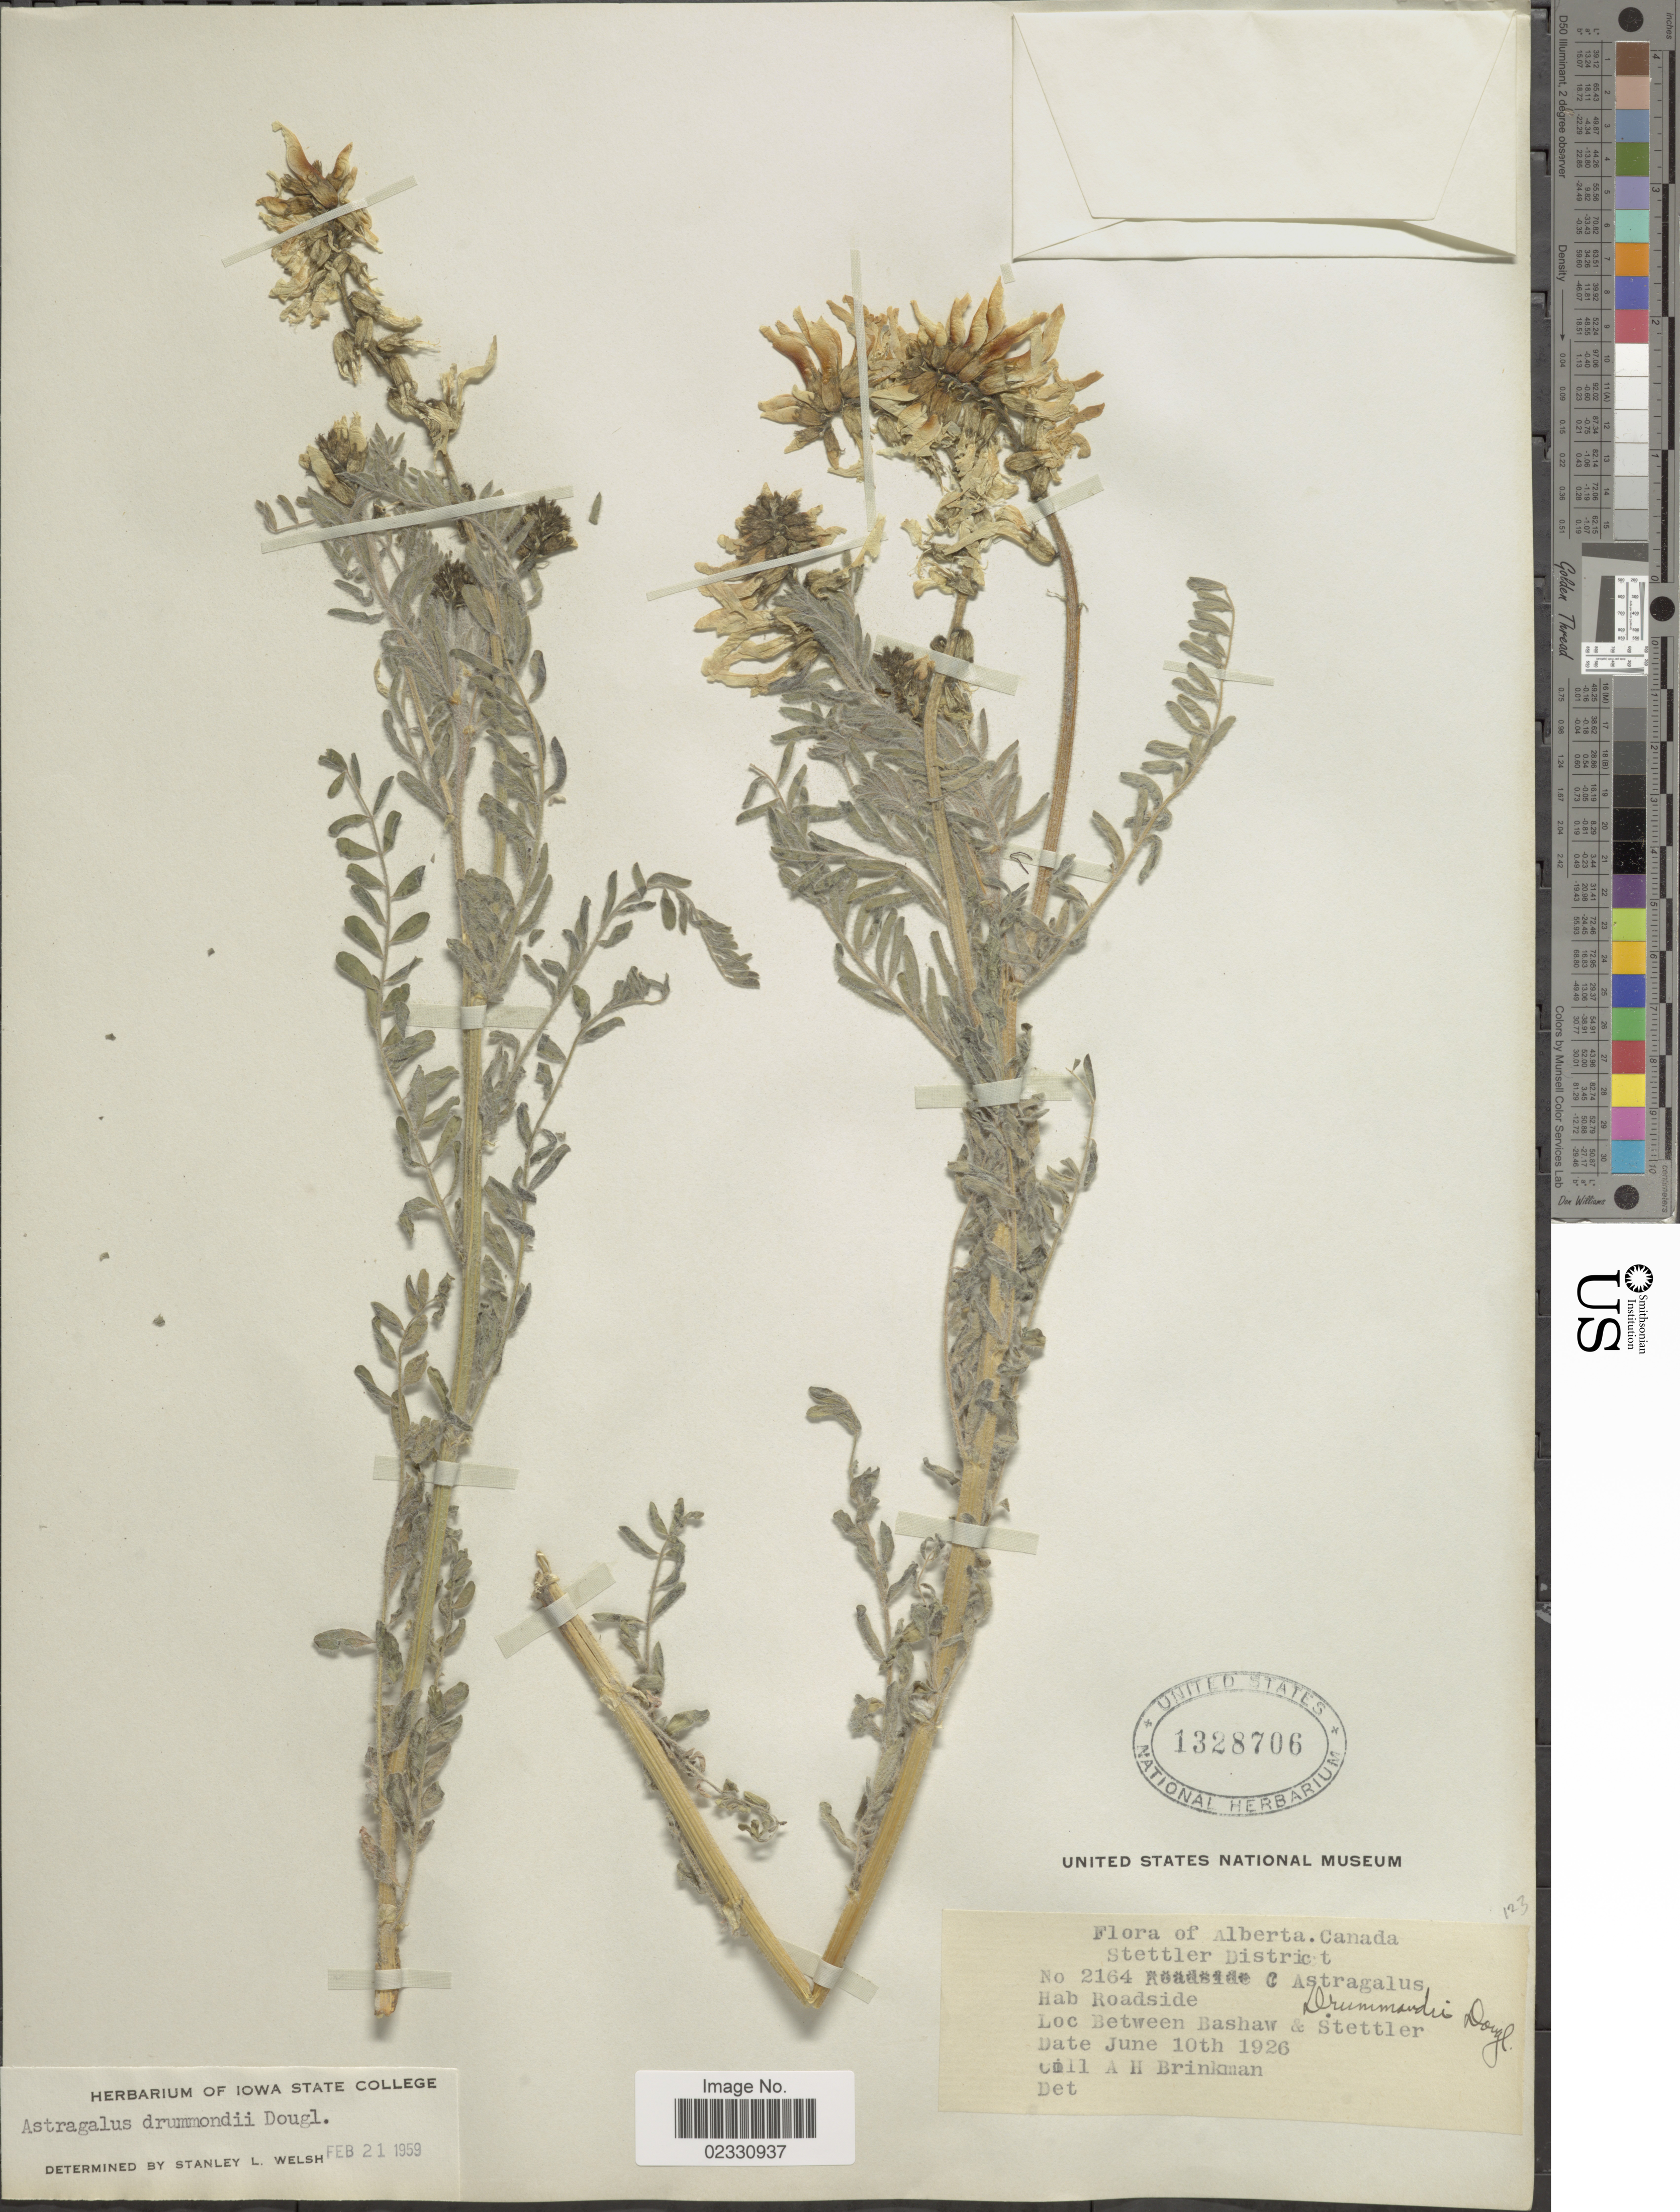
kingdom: Plantae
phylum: Tracheophyta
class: Magnoliopsida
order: Fabales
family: Fabaceae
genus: Astragalus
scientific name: Astragalus drummondii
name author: Hook.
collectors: A. Brinkman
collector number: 2164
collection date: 1926-06-10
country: Canada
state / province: Alberta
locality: Alberta, Stettler District, Between Bashaw & Stettler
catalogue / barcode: US 1328706